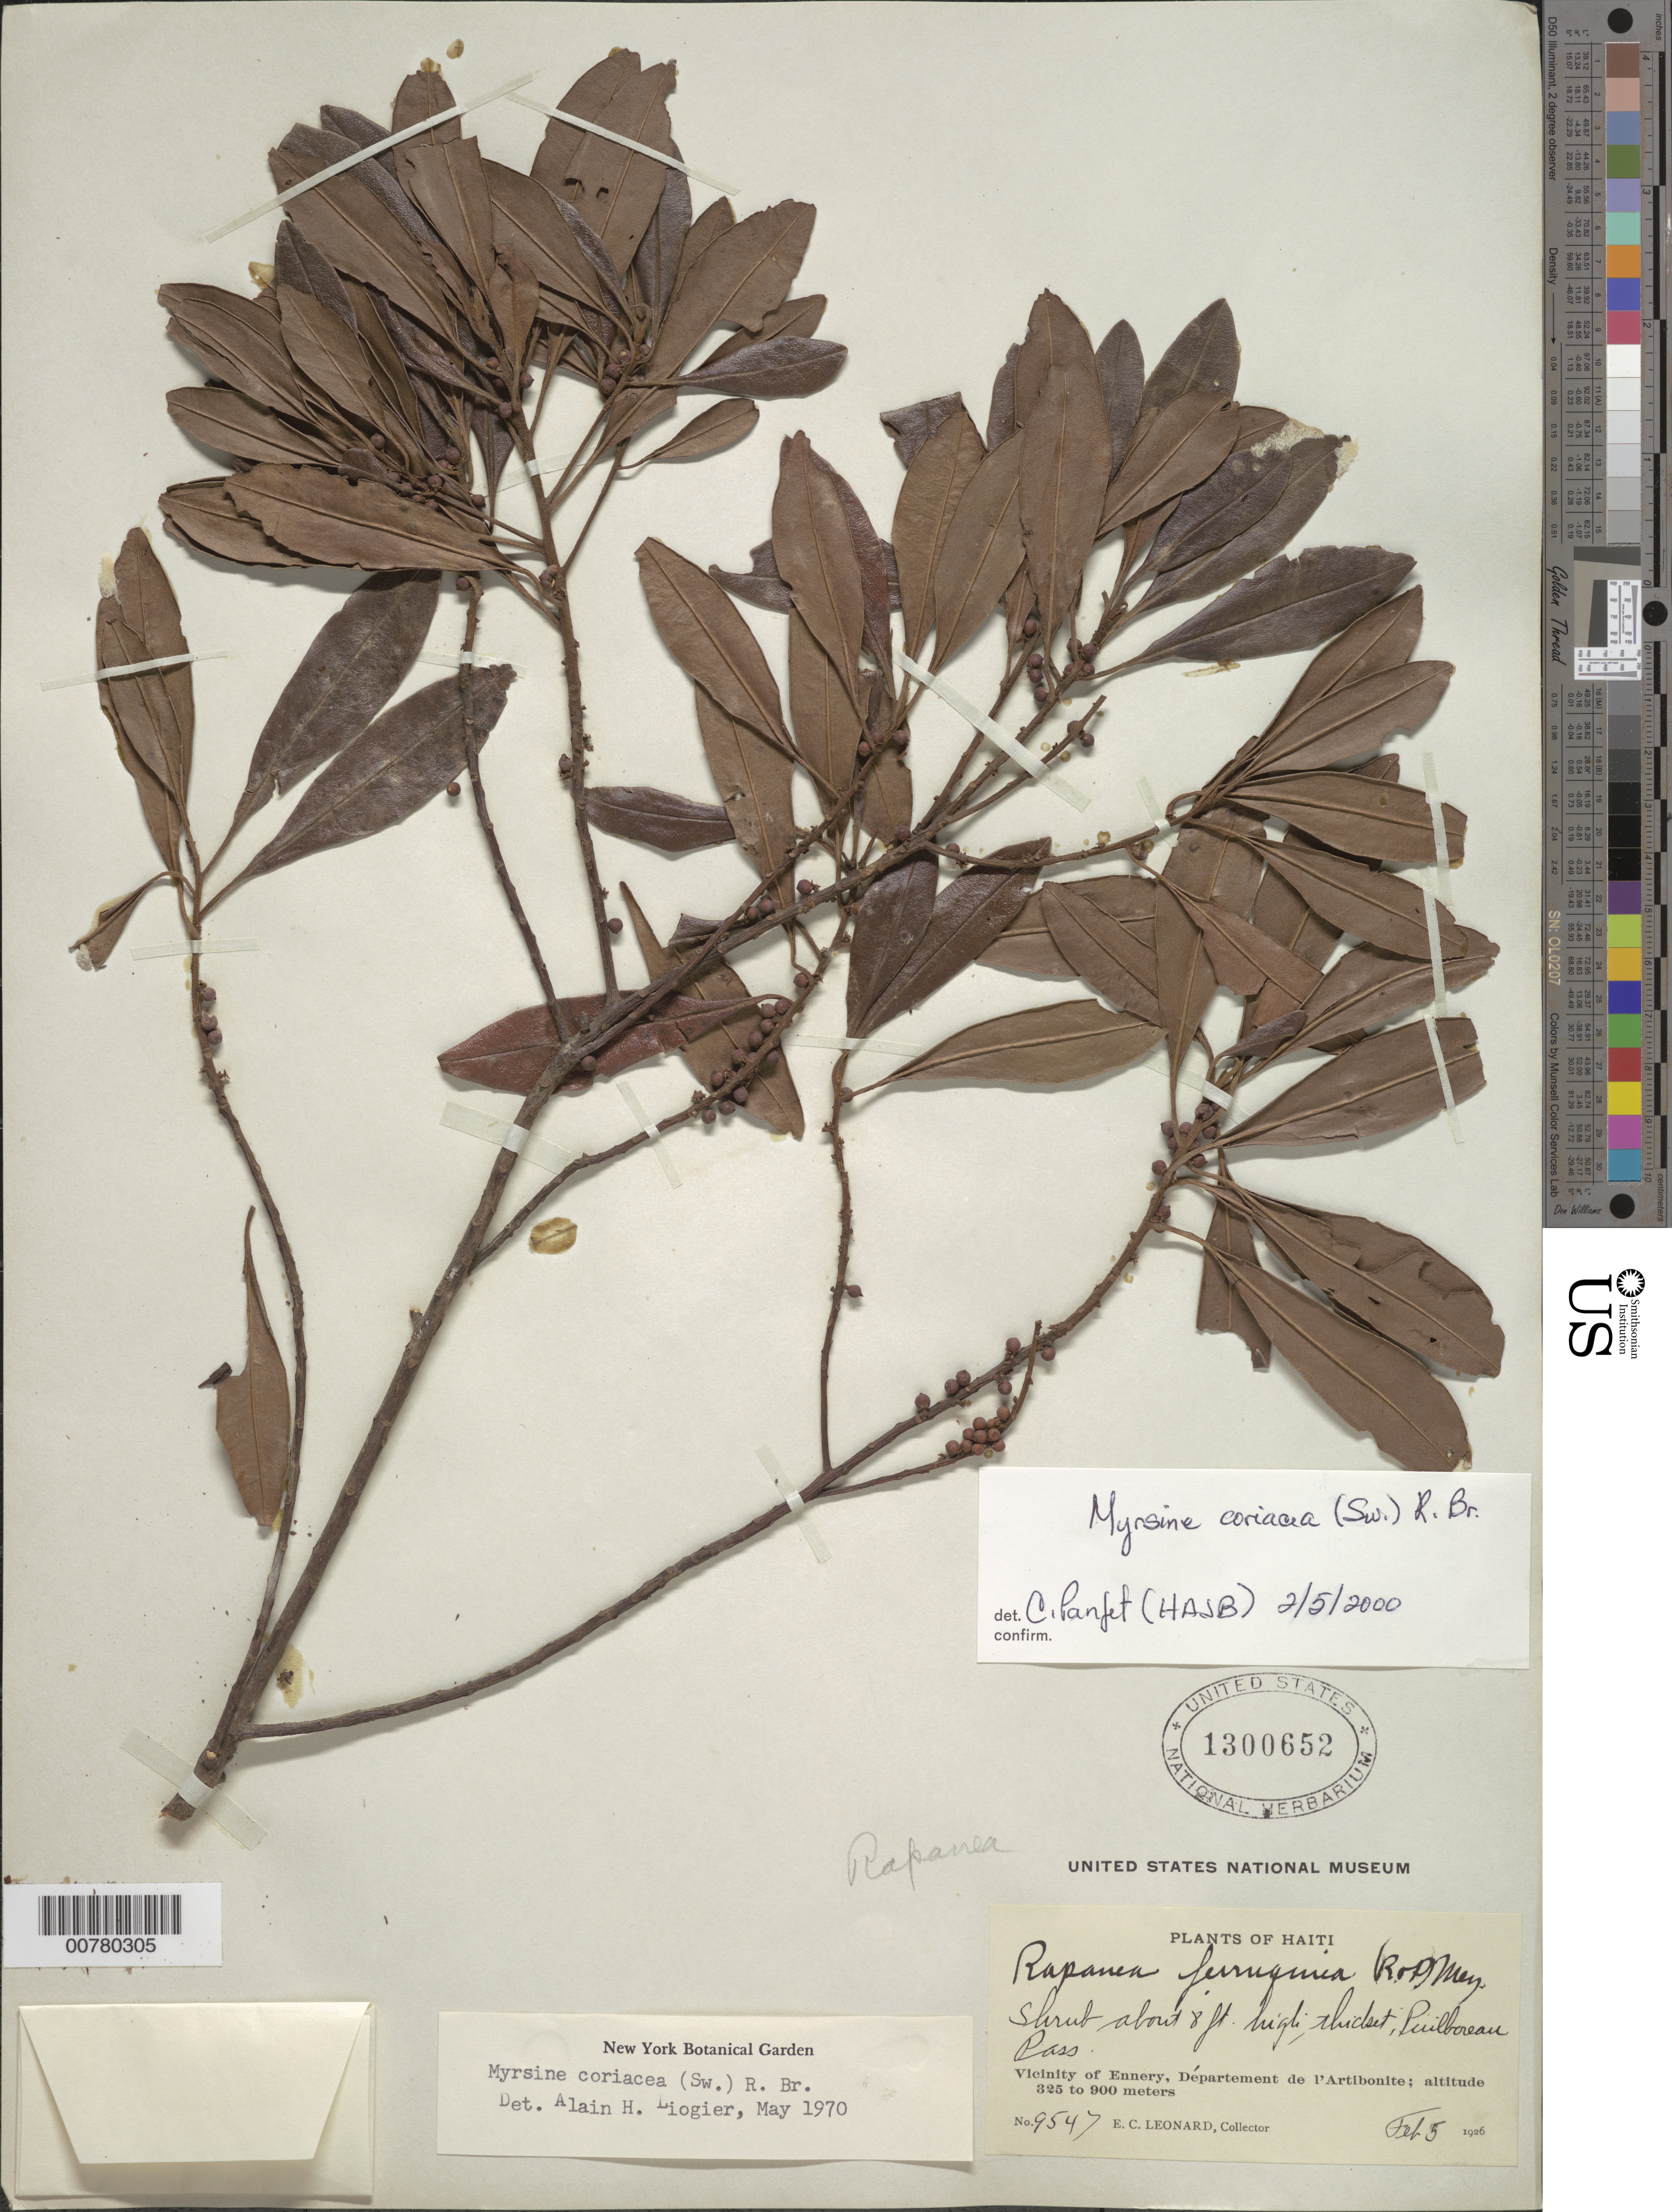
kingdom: Plantae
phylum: Tracheophyta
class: Magnoliopsida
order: Ericales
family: Primulaceae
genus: Myrsine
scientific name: Myrsine coriacea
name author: (Sw.) R. Br. ex Roem. & Schult.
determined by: Panflet, C.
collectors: E. C. Leonard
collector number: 9547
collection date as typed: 05 Feb 1926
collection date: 1926-02-05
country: Haiti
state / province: Artibonite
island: Hispaniola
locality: Vicinity of Ennery, Puilboreu Pass.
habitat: Thicket.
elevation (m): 325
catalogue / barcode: US 1300652